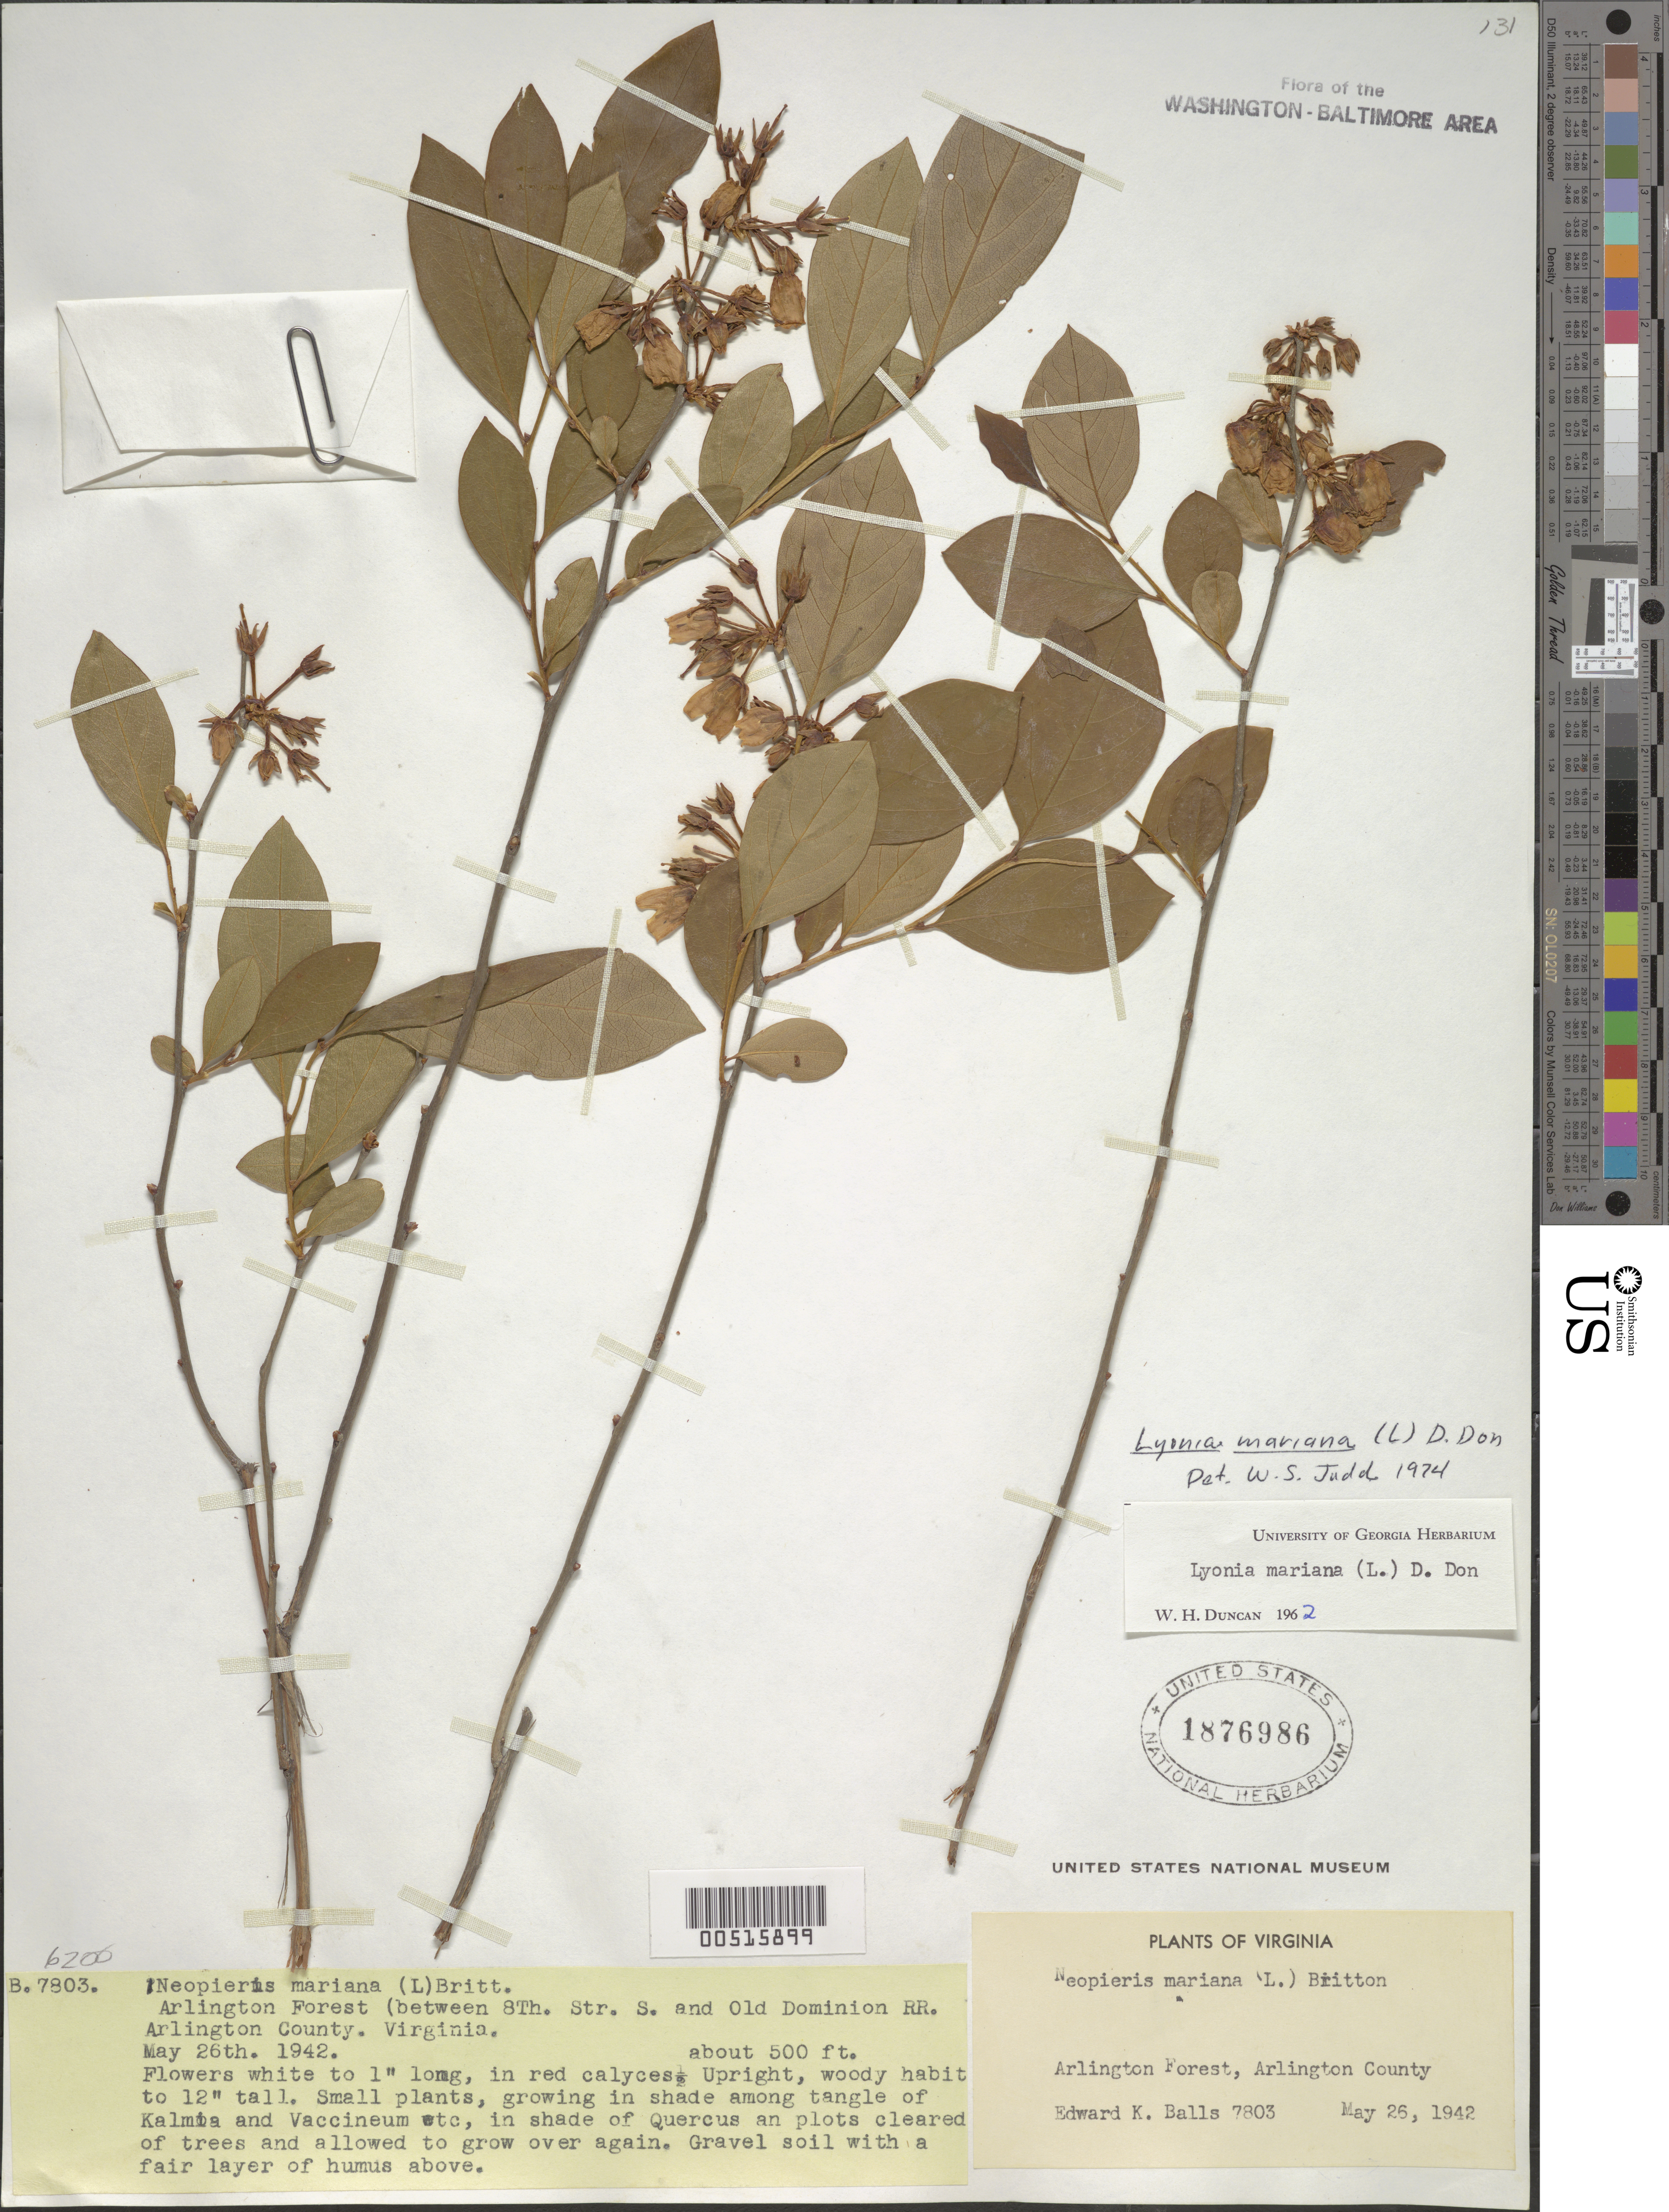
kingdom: Plantae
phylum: Tracheophyta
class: Magnoliopsida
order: Ericales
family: Ericaceae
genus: Lyonia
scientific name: Lyonia mariana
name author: (L.) D. Don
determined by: Judd, Walter S.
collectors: E. K. Balls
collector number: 7803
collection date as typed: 26 May 1942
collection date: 1942-05-26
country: United States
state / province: Virginia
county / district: Arlington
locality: Arlington Forest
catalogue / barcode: US 1876986